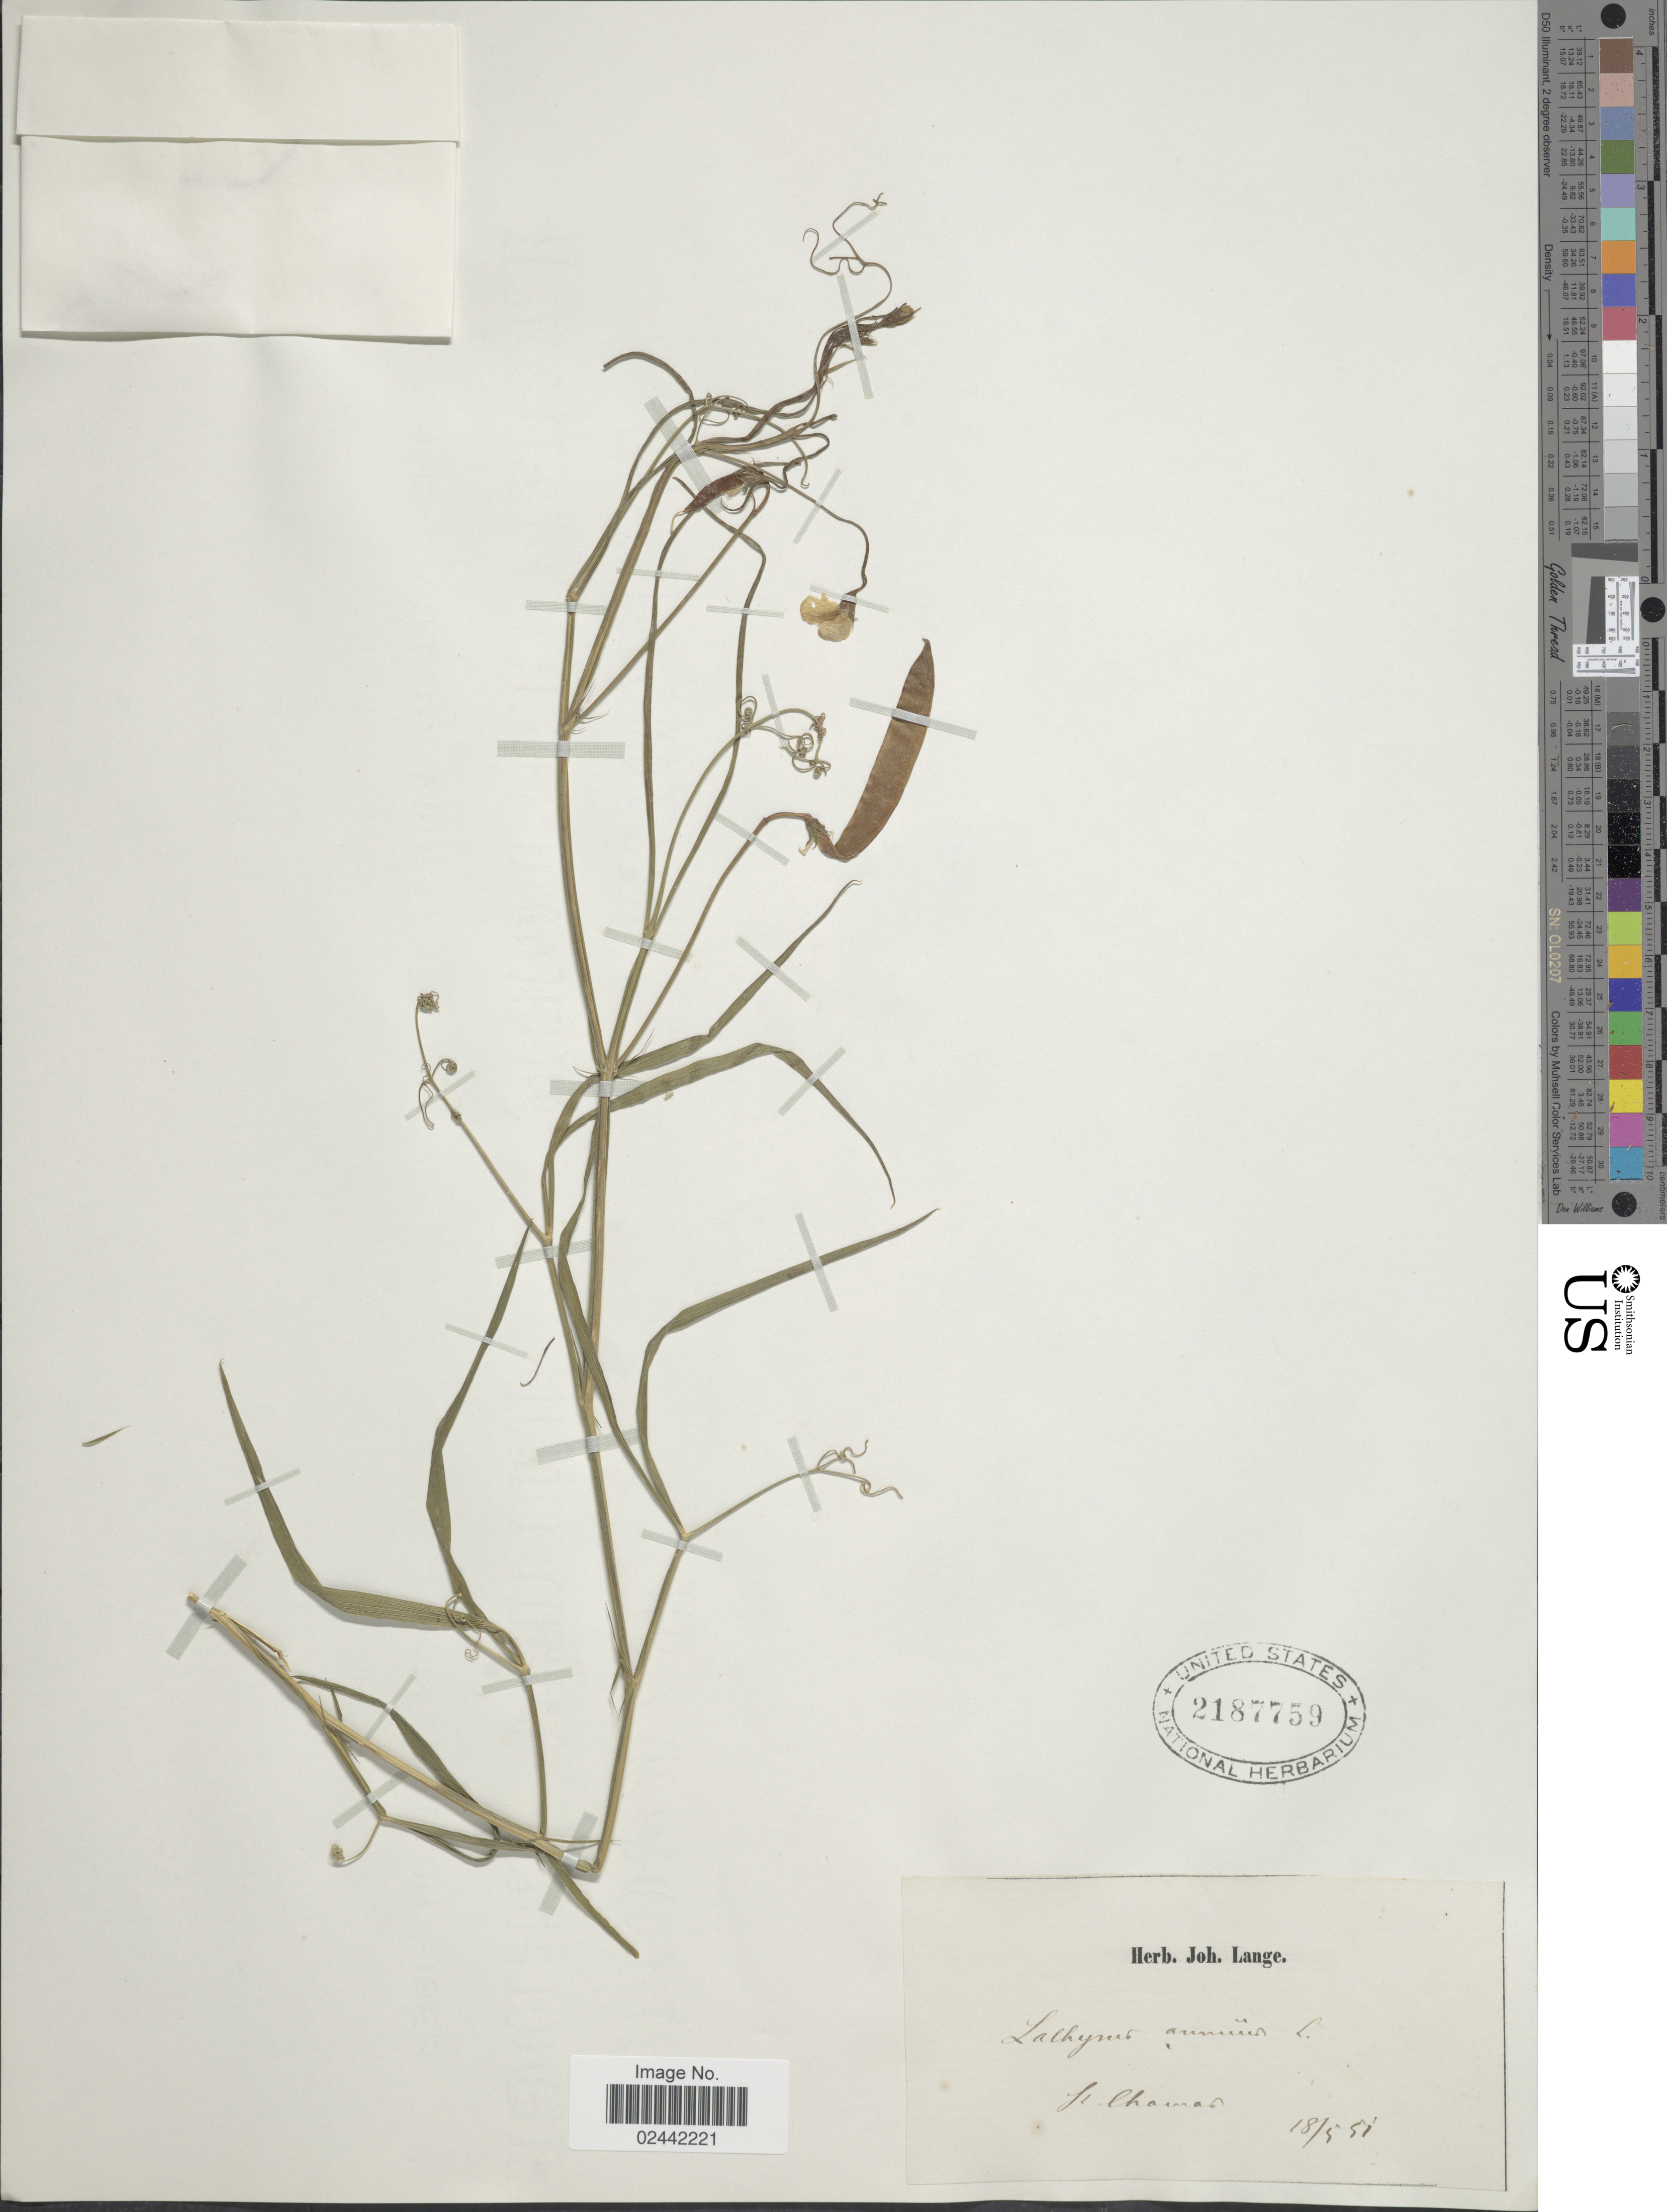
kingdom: Plantae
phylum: Tracheophyta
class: Magnoliopsida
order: Fabales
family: Fabaceae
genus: Lathyrus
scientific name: Lathyrus annuus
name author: L.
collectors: ex herb. Joh. Lange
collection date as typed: Transcribed d/m/y: 18/5/51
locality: Fl. Chamar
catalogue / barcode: US 2187759